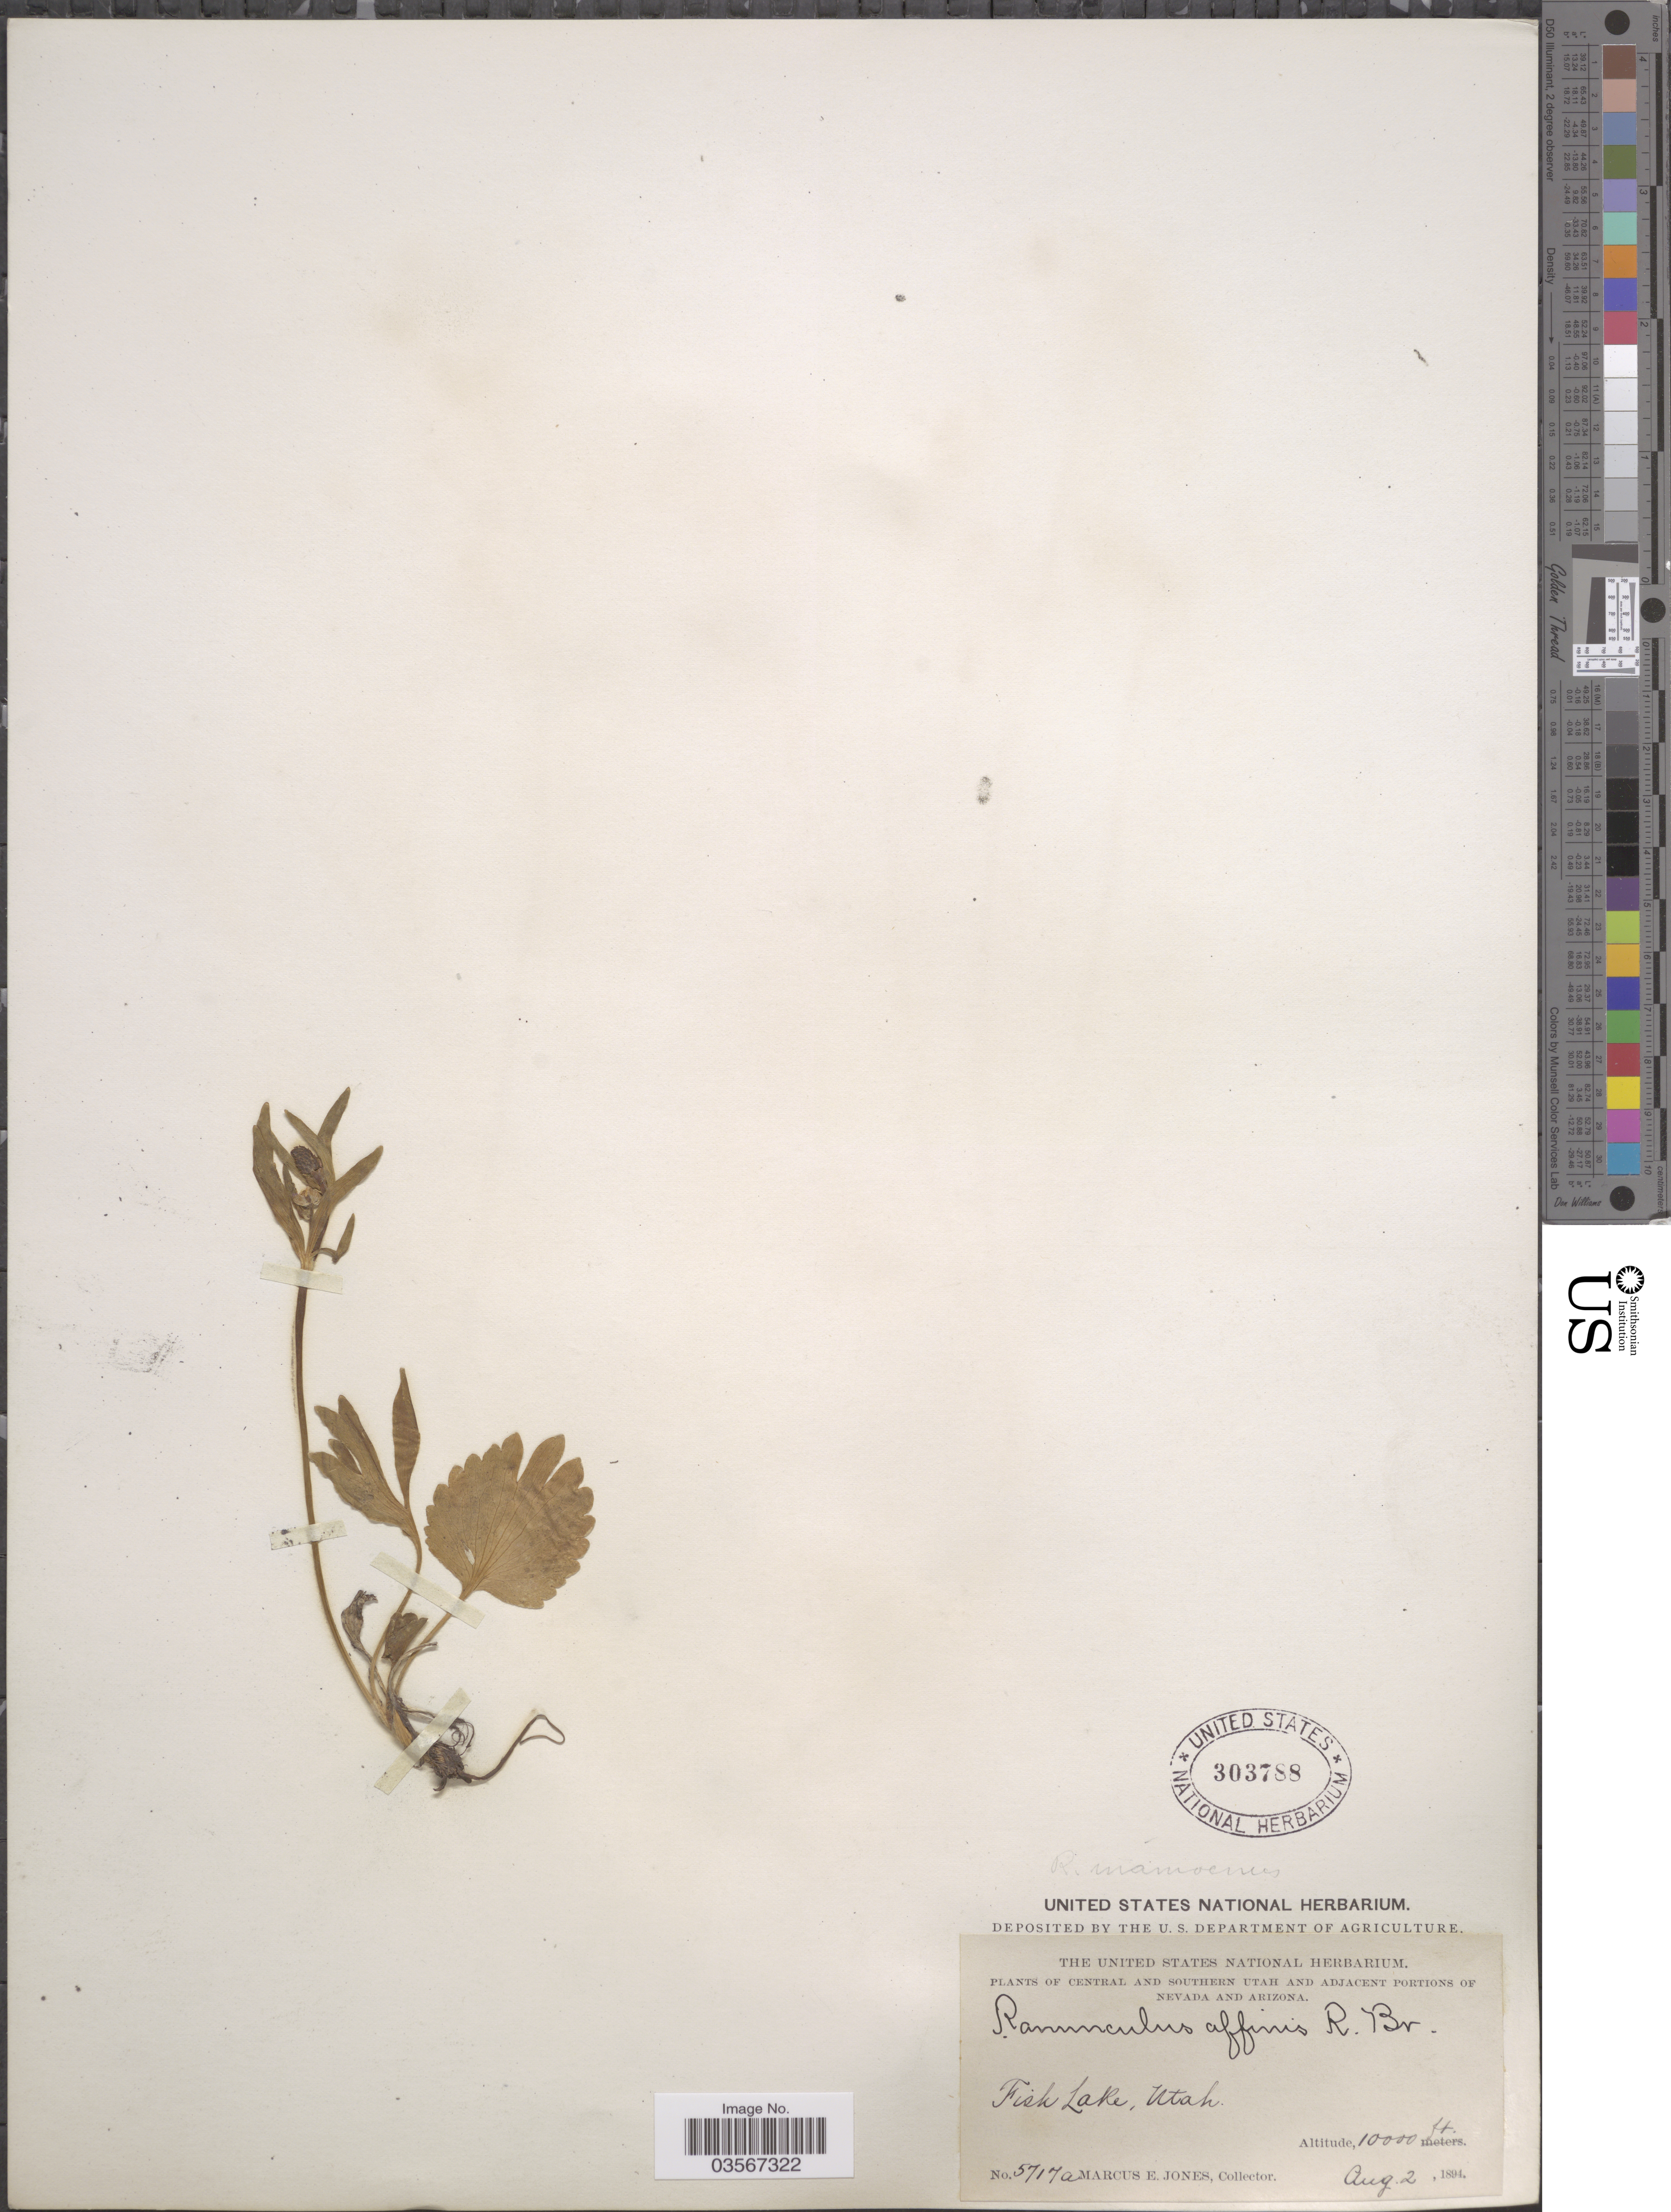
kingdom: Plantae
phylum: Tracheophyta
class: Magnoliopsida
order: Ranunculales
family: Ranunculaceae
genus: Ranunculus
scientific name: Ranunculus inamoenus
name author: Greene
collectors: M. E. Jones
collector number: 5717a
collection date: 1894-08-02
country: United States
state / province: Utah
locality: Central and Southern Utah. Fish Lake.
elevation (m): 3048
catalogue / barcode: US 303788